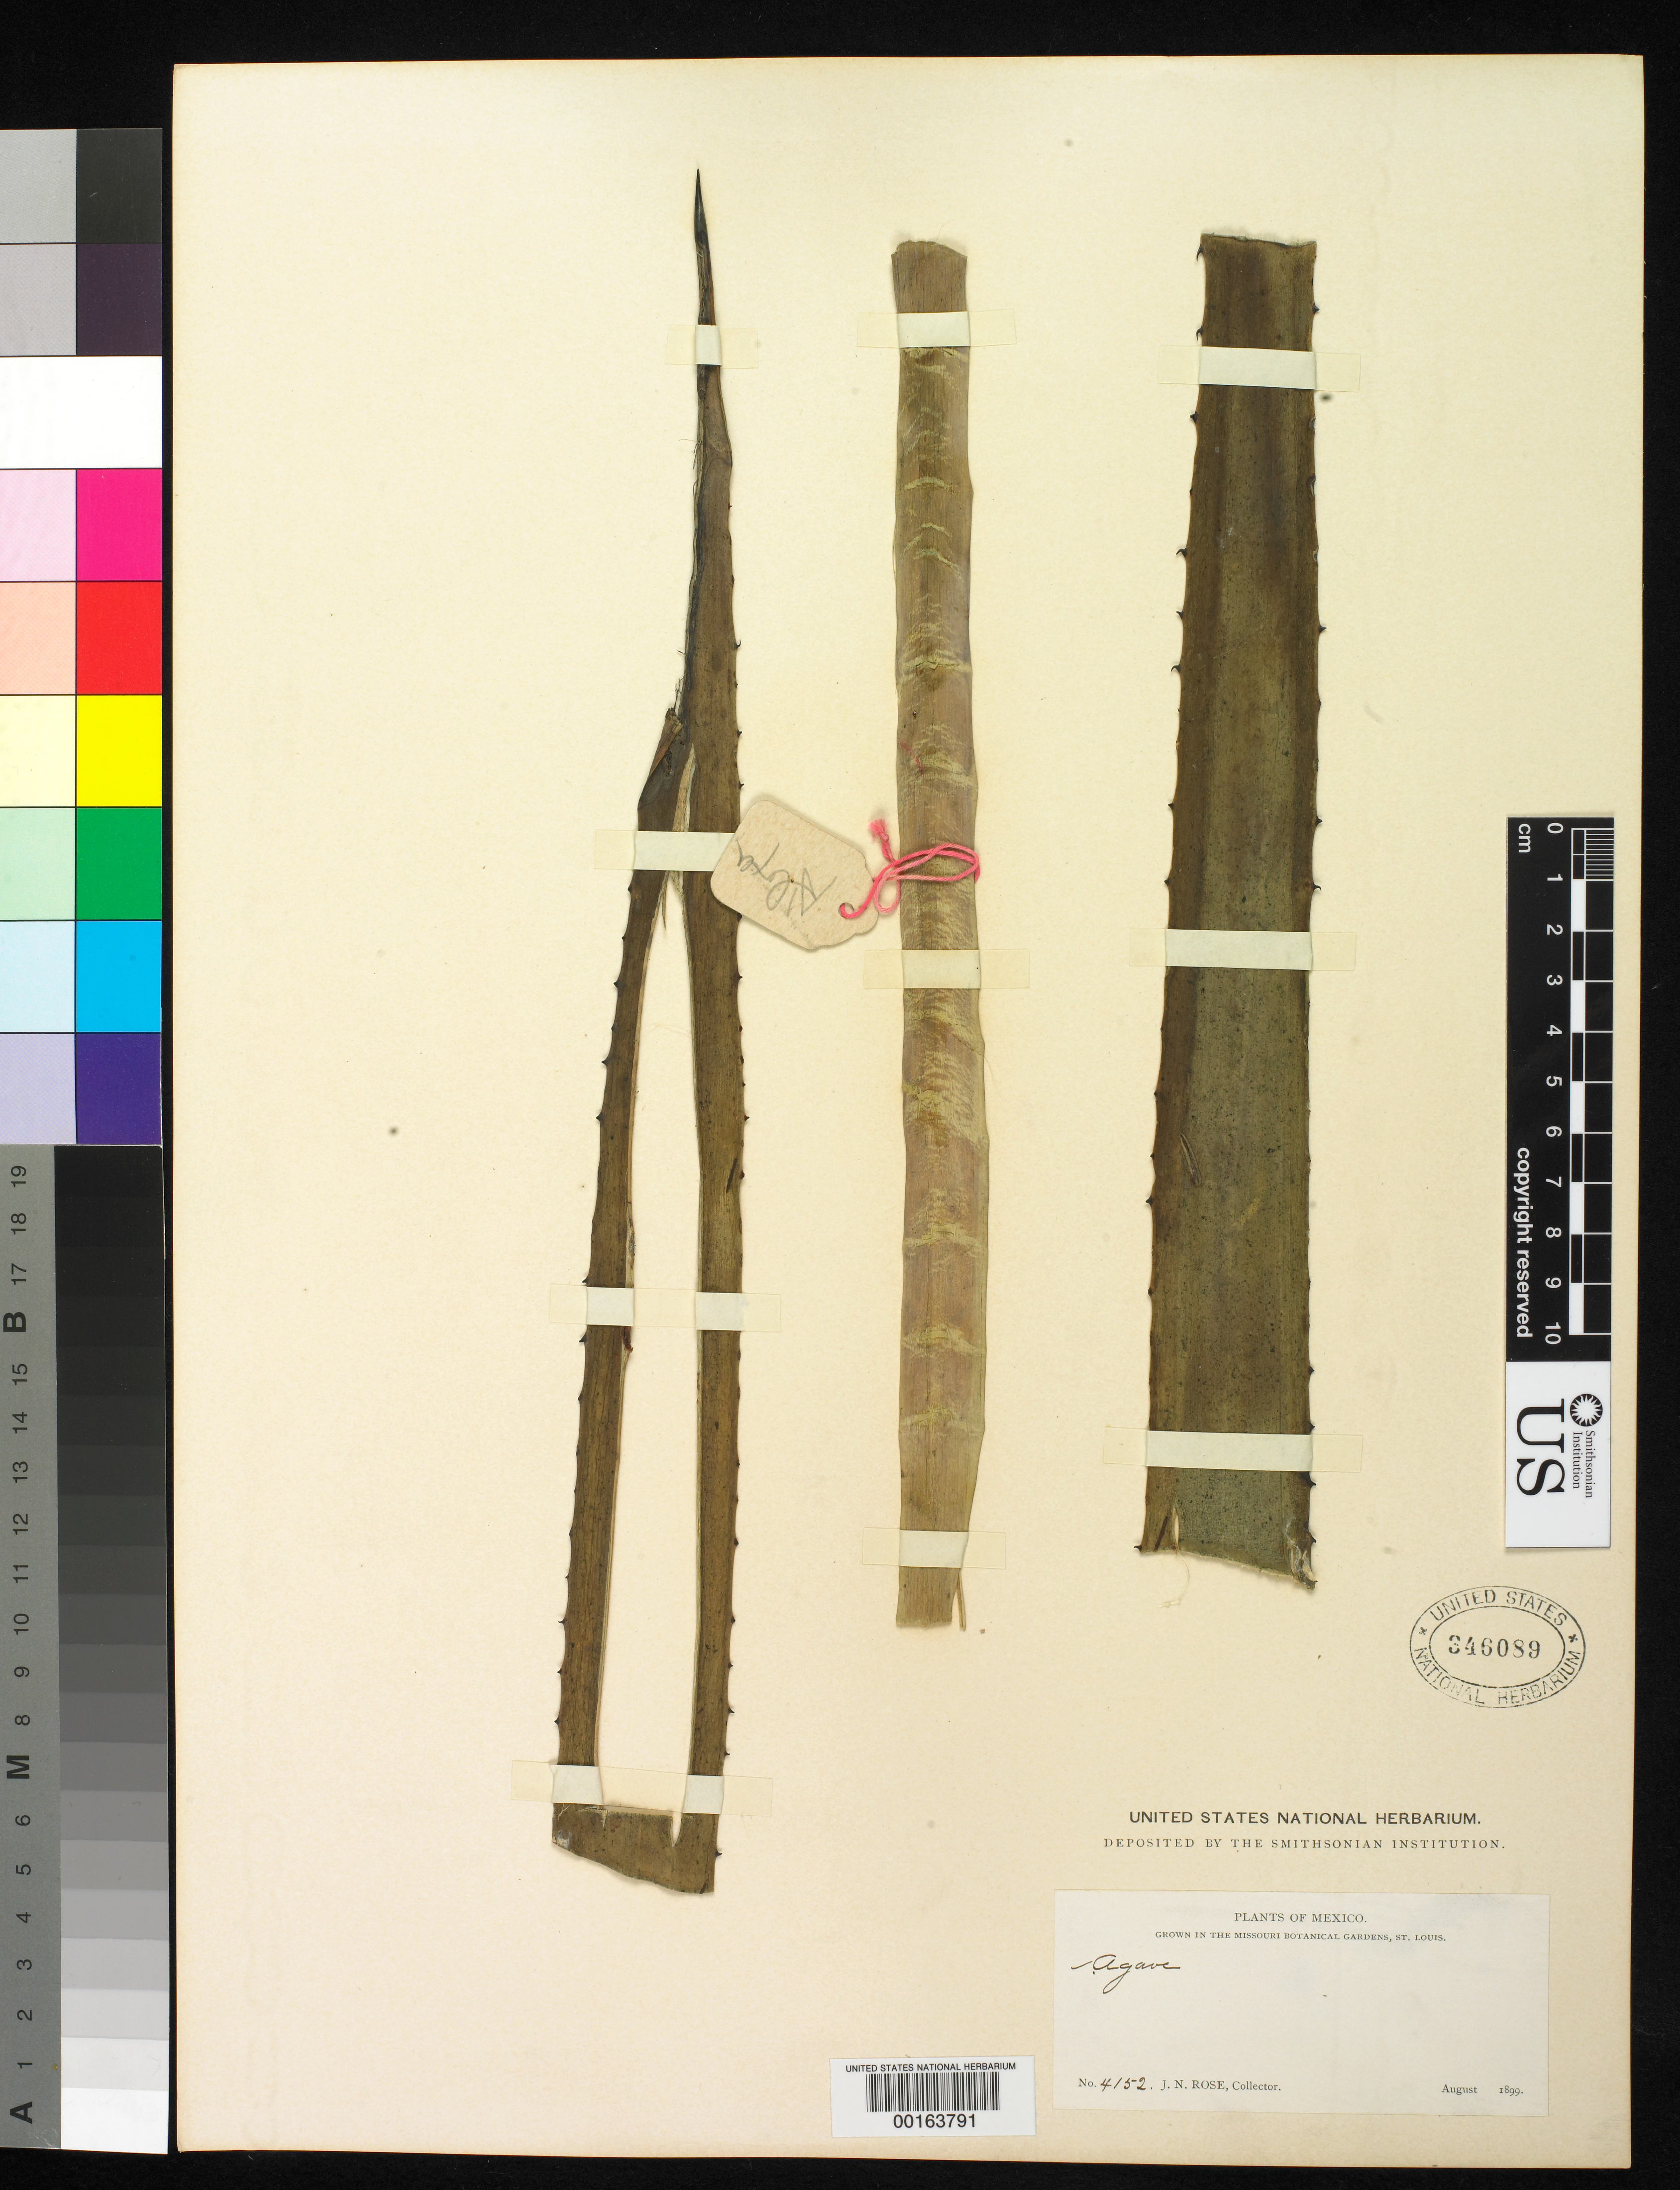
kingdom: Plantae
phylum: Tracheophyta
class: Liliopsida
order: Asparagales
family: Asparagaceae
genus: Agave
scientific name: Agave sp.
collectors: J. N. Rose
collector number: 4152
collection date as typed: Aug 1899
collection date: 1899-08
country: Mexico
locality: E of Monserrat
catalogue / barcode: US 346089